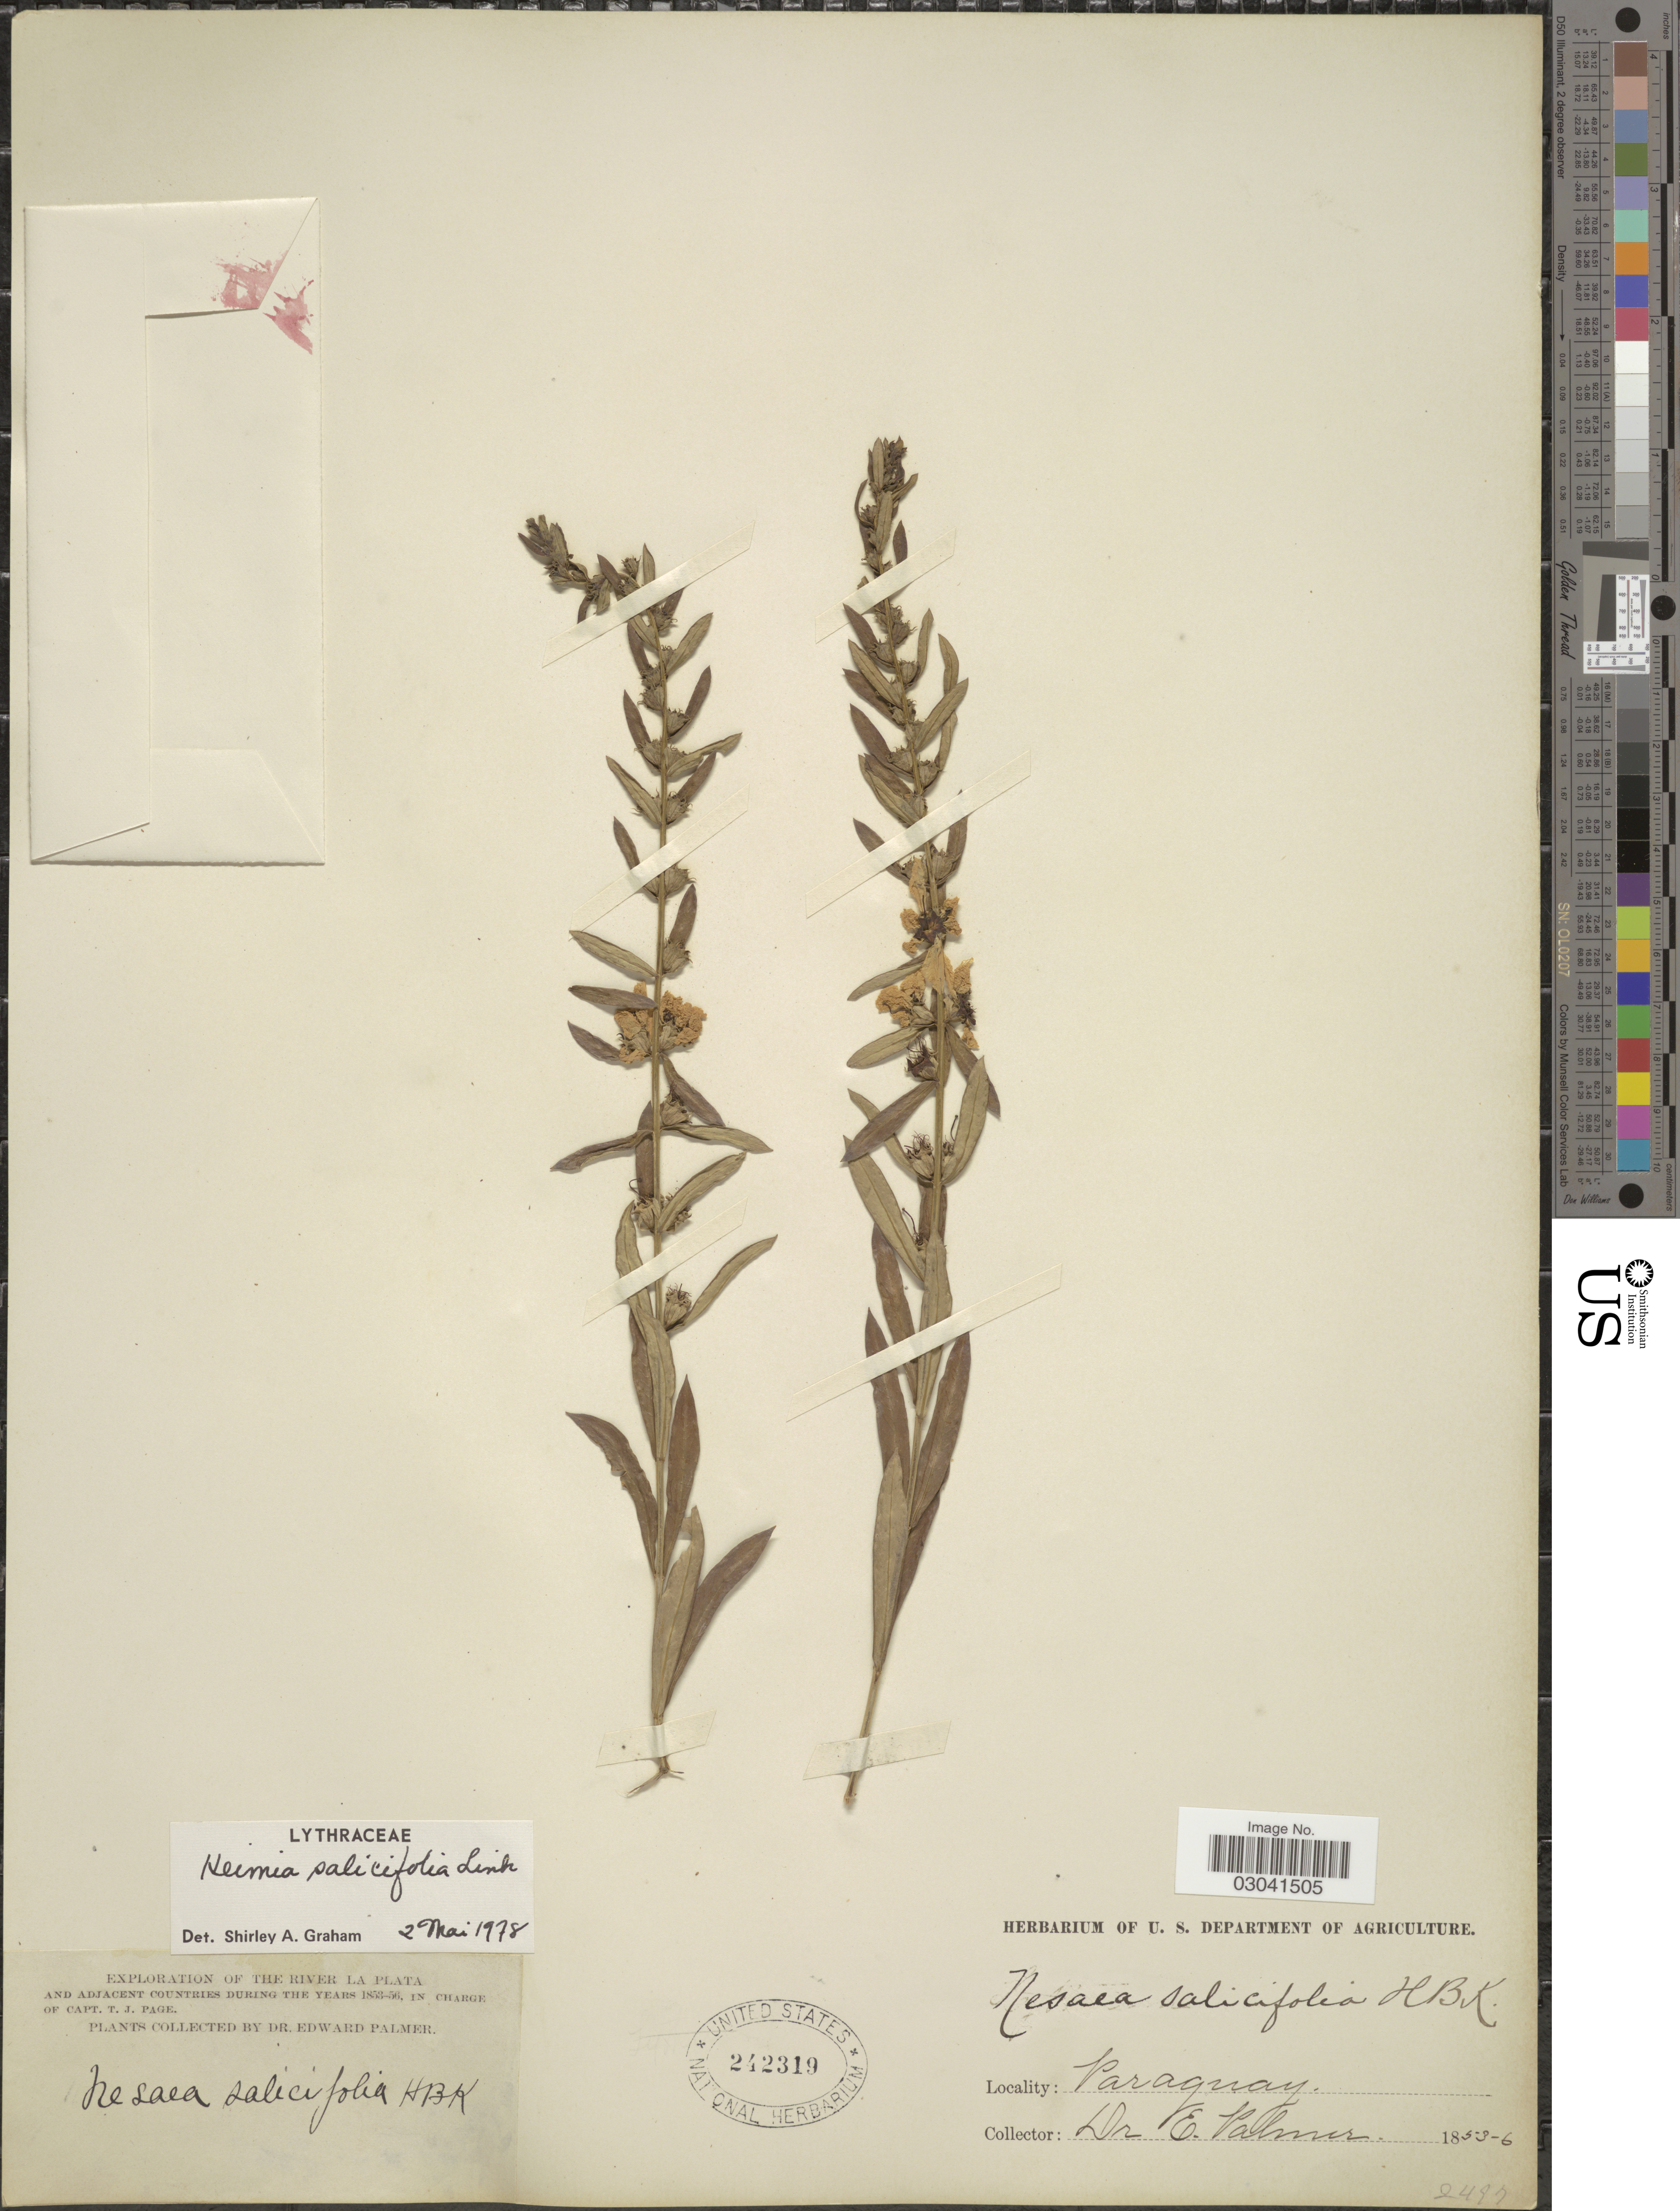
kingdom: Plantae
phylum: Tracheophyta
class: Magnoliopsida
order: Myrtales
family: Lythraceae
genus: Heimia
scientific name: Heimia salicifolia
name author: Link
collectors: E. Palmer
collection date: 1853/1856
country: Paraguay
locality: The River La Plata.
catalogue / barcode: US 242319